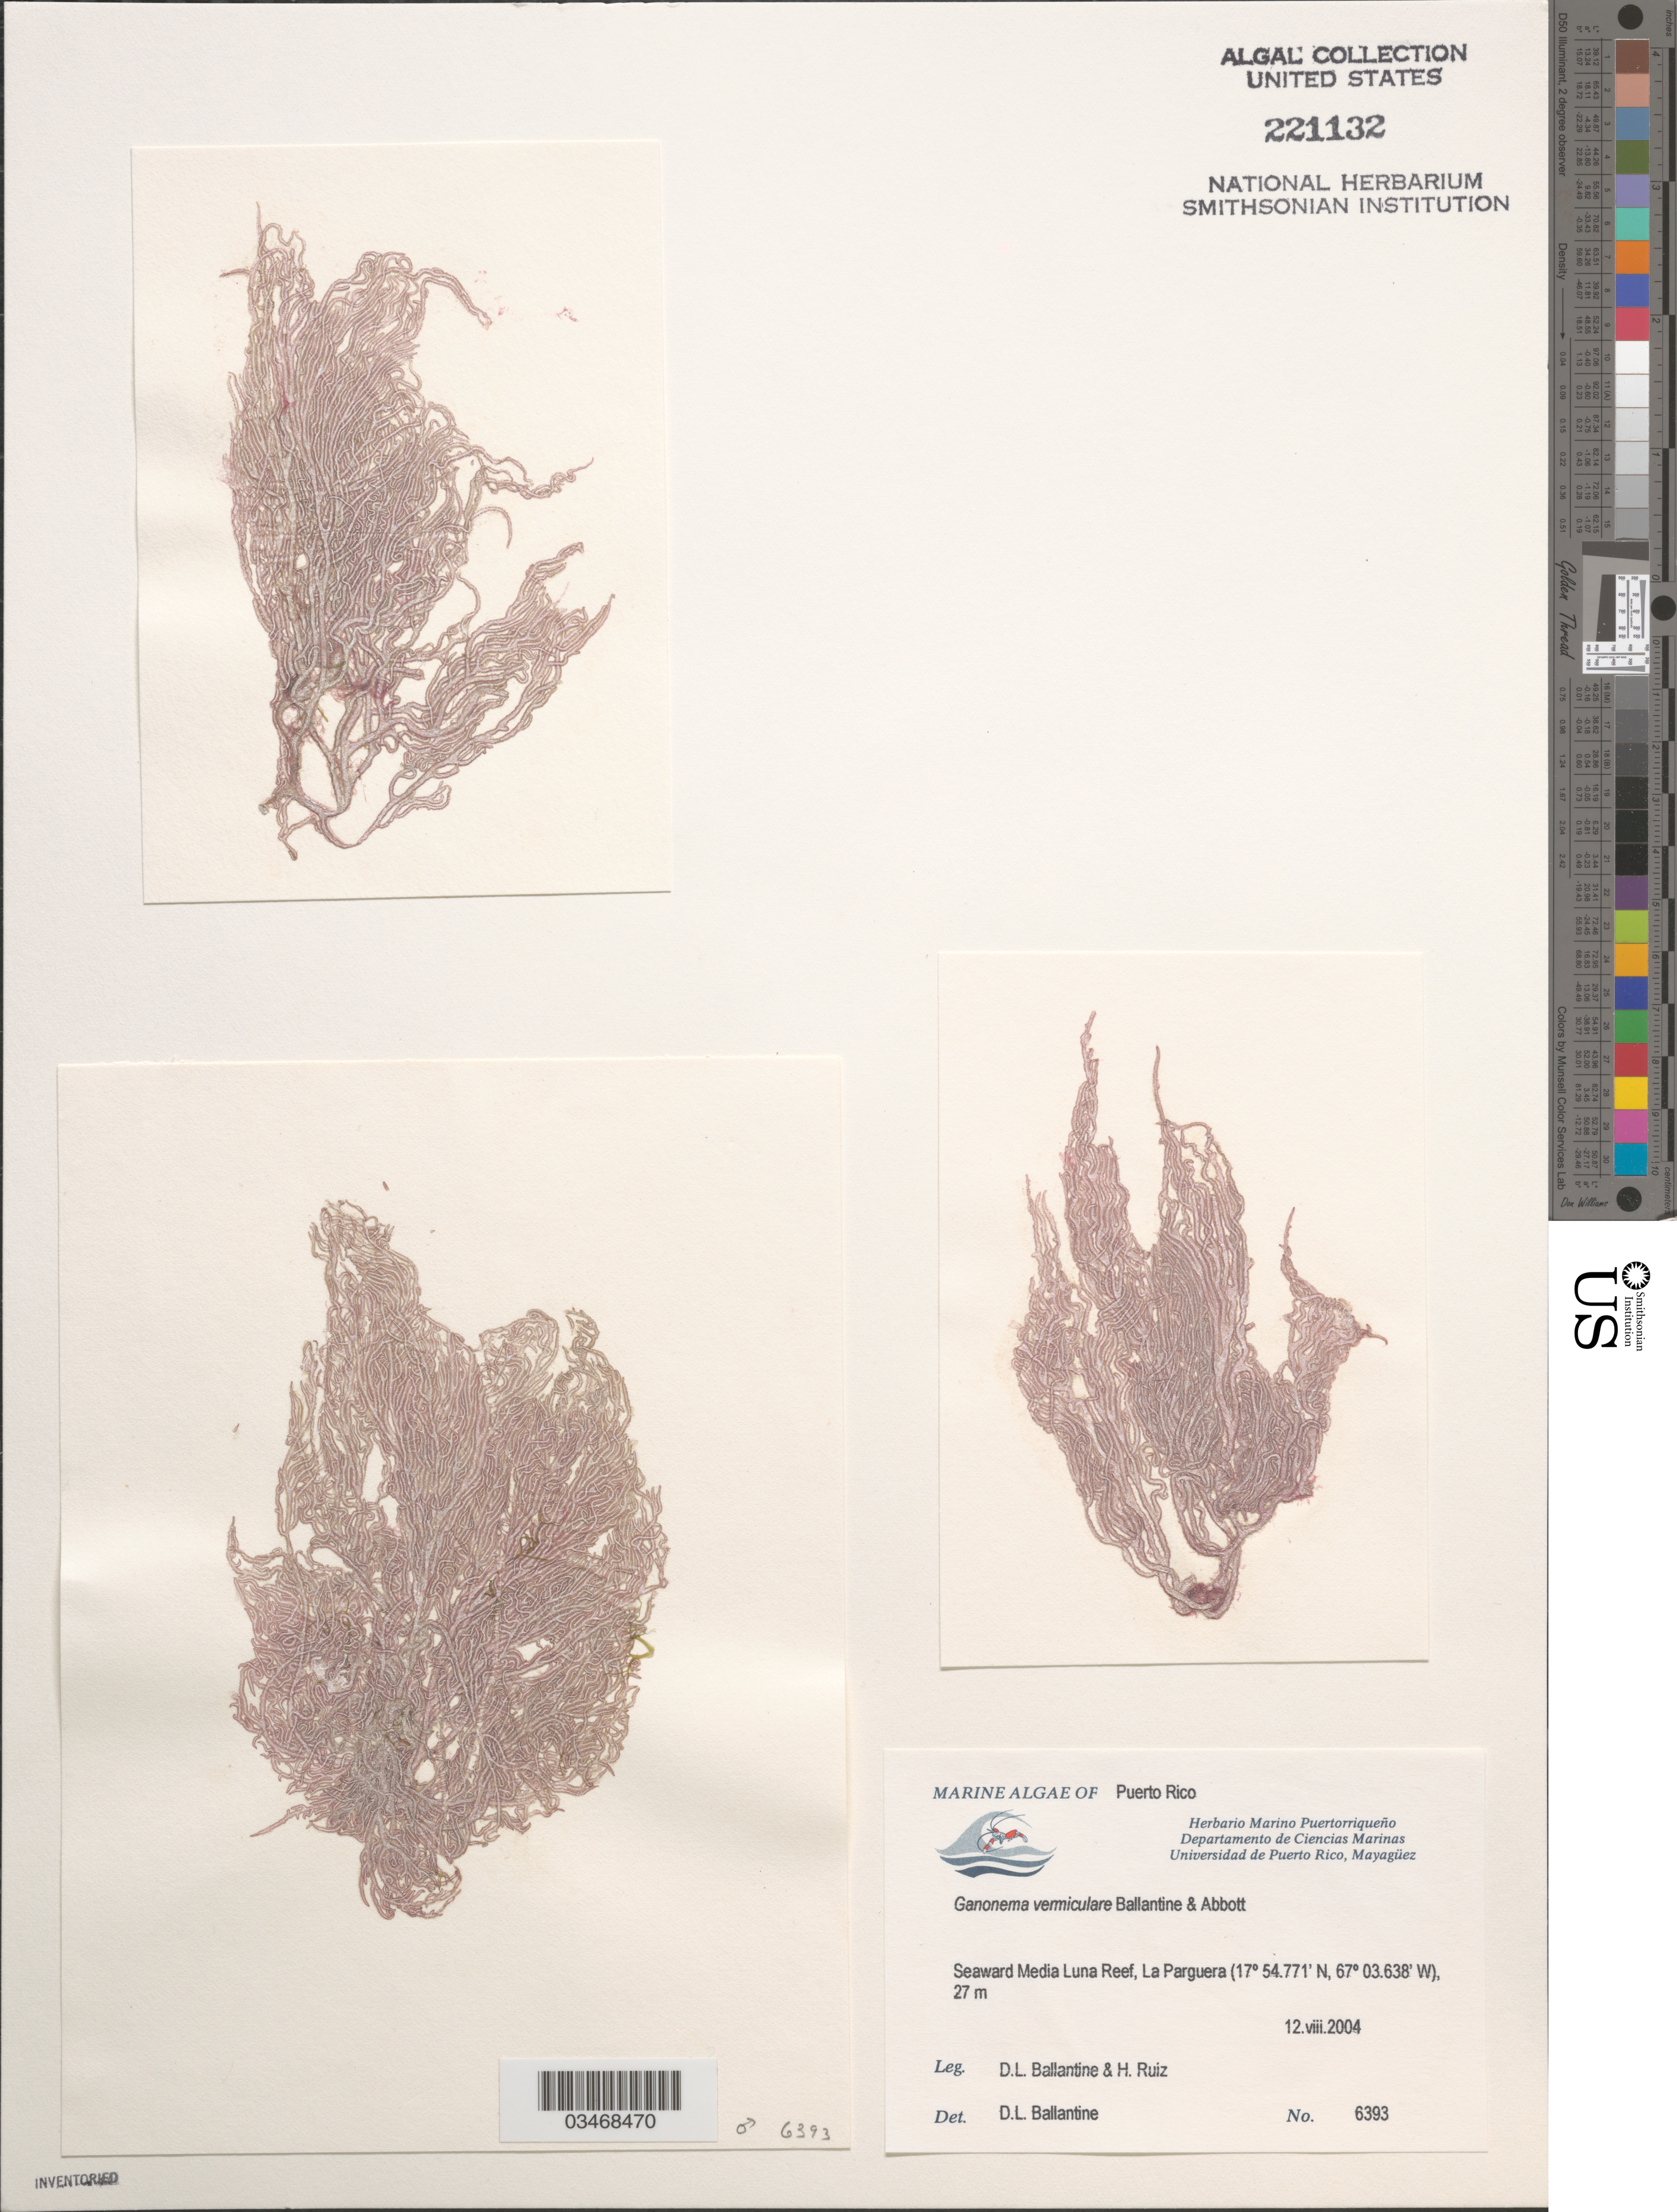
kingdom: Plantae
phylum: Rhodophyta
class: Florideophyceae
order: Nemaliales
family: Liagoraceae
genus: Ganonema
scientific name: Ganonema vermiculare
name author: D.L. Ballant. & I.A. Abbott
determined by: Ballantine, D. L.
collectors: D.L. Ballantine & H. Ruiz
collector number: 6393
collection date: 2004-08-12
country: Puerto Rico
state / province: Lajas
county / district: La Parguera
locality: Seaward Media Luna Reef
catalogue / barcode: US 221132